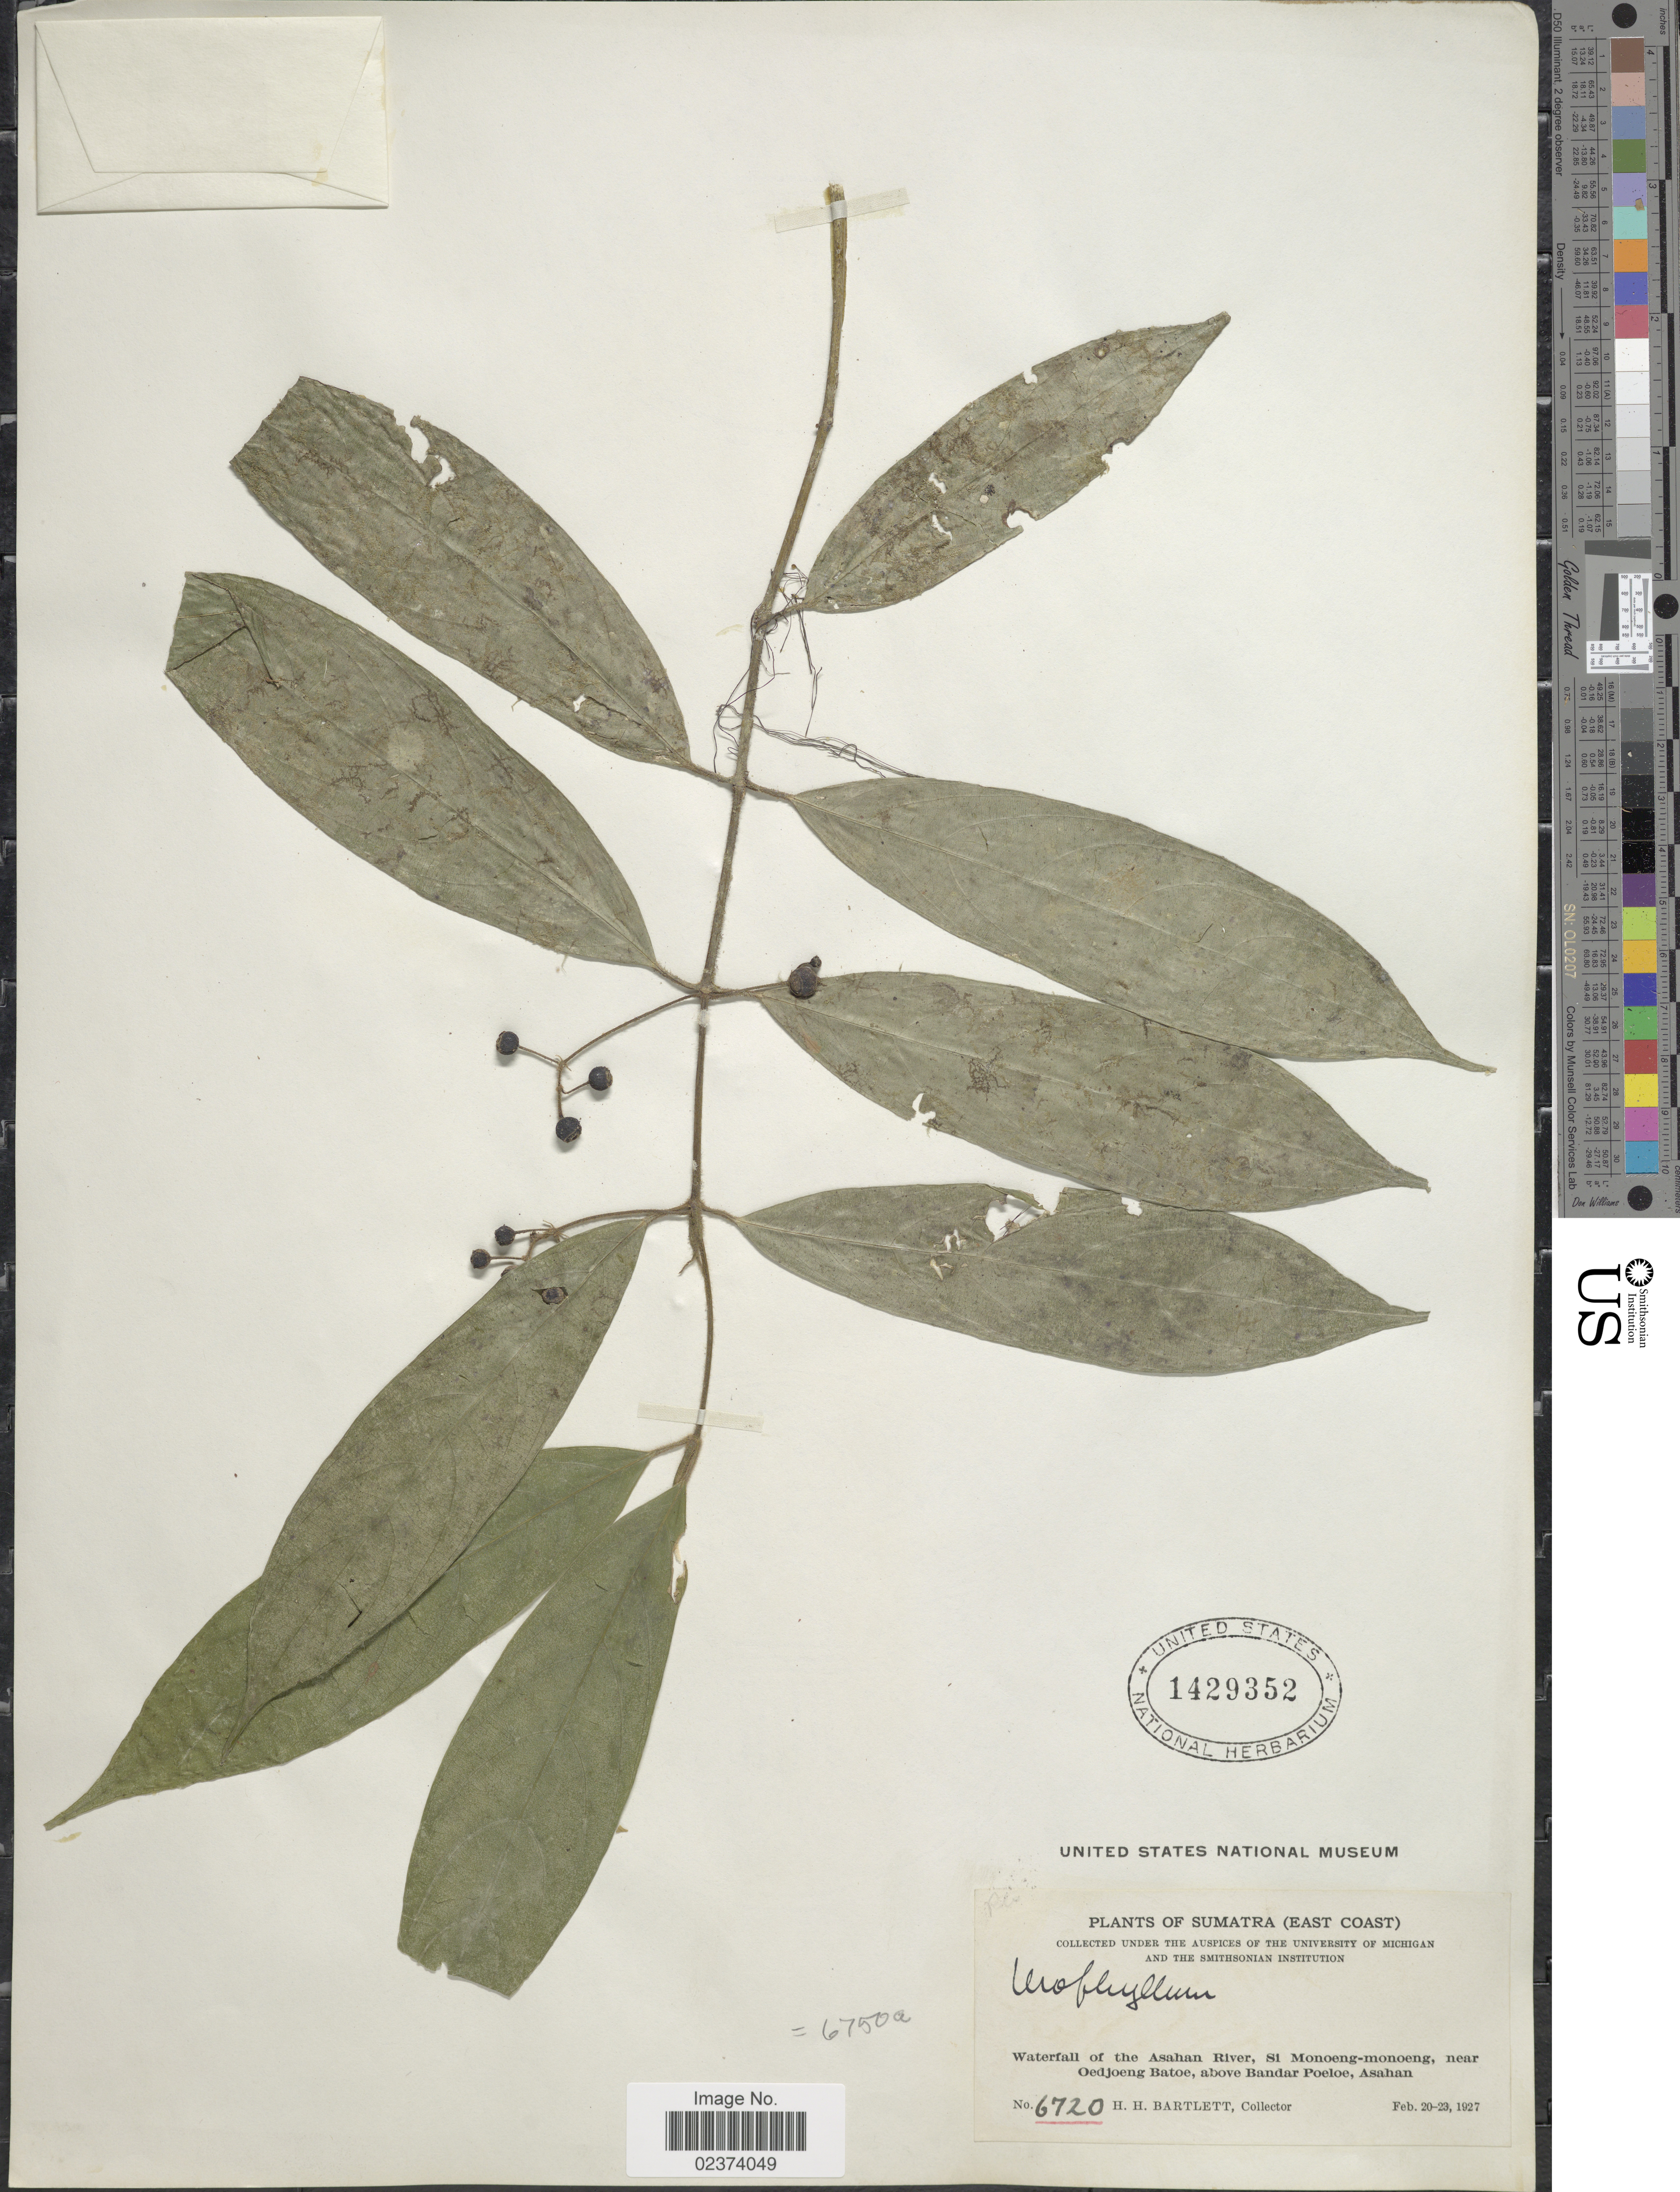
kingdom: Plantae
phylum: Tracheophyta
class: Magnoliopsida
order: Gentianales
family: Rubiaceae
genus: Urophyllum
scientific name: Urophyllum sp.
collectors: H. H. Bartlett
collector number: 6720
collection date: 1927-02-20/1927-02-23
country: Indonesia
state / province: Sumatra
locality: East Coast, Waterfall of the Asahan River, Si Monoeng-monoeng, near Oedjoeng Batoe, above Bandar Poeloe, Asahan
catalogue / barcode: US 1429352